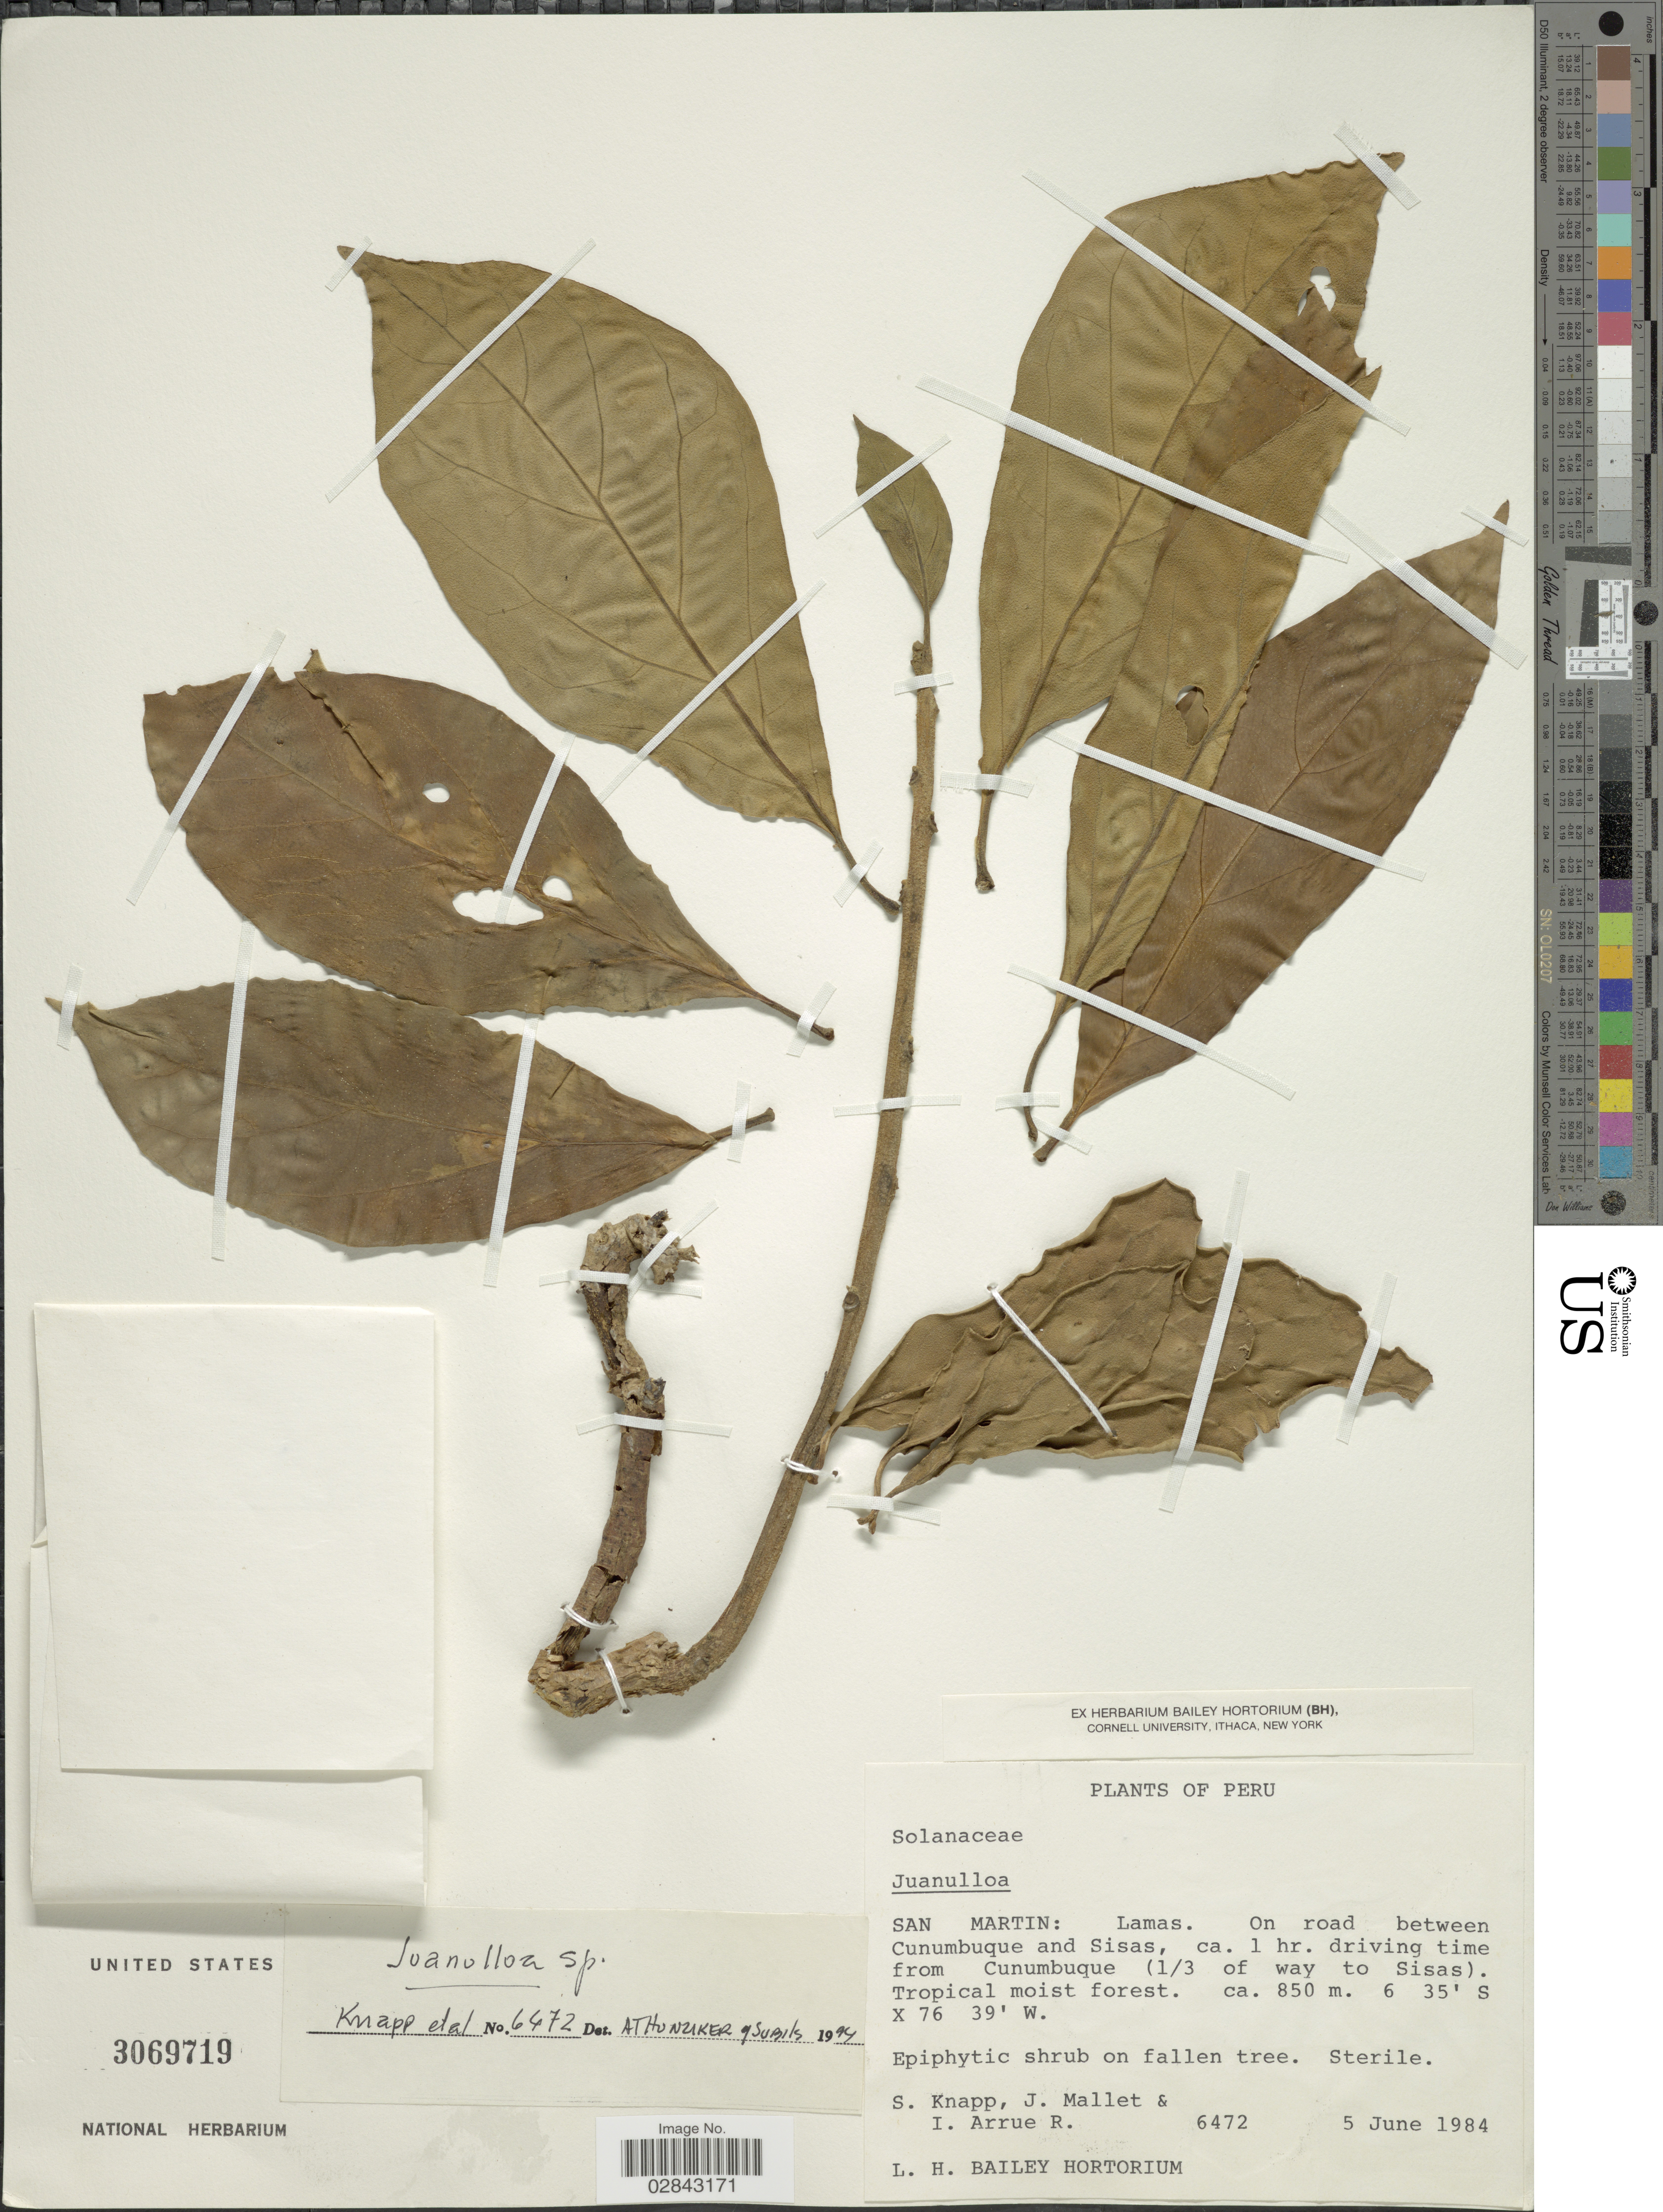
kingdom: Plantae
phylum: Tracheophyta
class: Magnoliopsida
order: Solanales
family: Solanaceae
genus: Juanulloa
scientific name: Juanulloa sp.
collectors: S. Knapp, J. Mallet & I. Arrue R.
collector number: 6472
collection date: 1984-06-05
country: Peru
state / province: San Martín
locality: Lamas. On road between Cunumbuque and Sisas, ca. 1 hr. driving time from Cunumbuque (1/3 of way to Sisas).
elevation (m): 850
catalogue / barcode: US 3069719